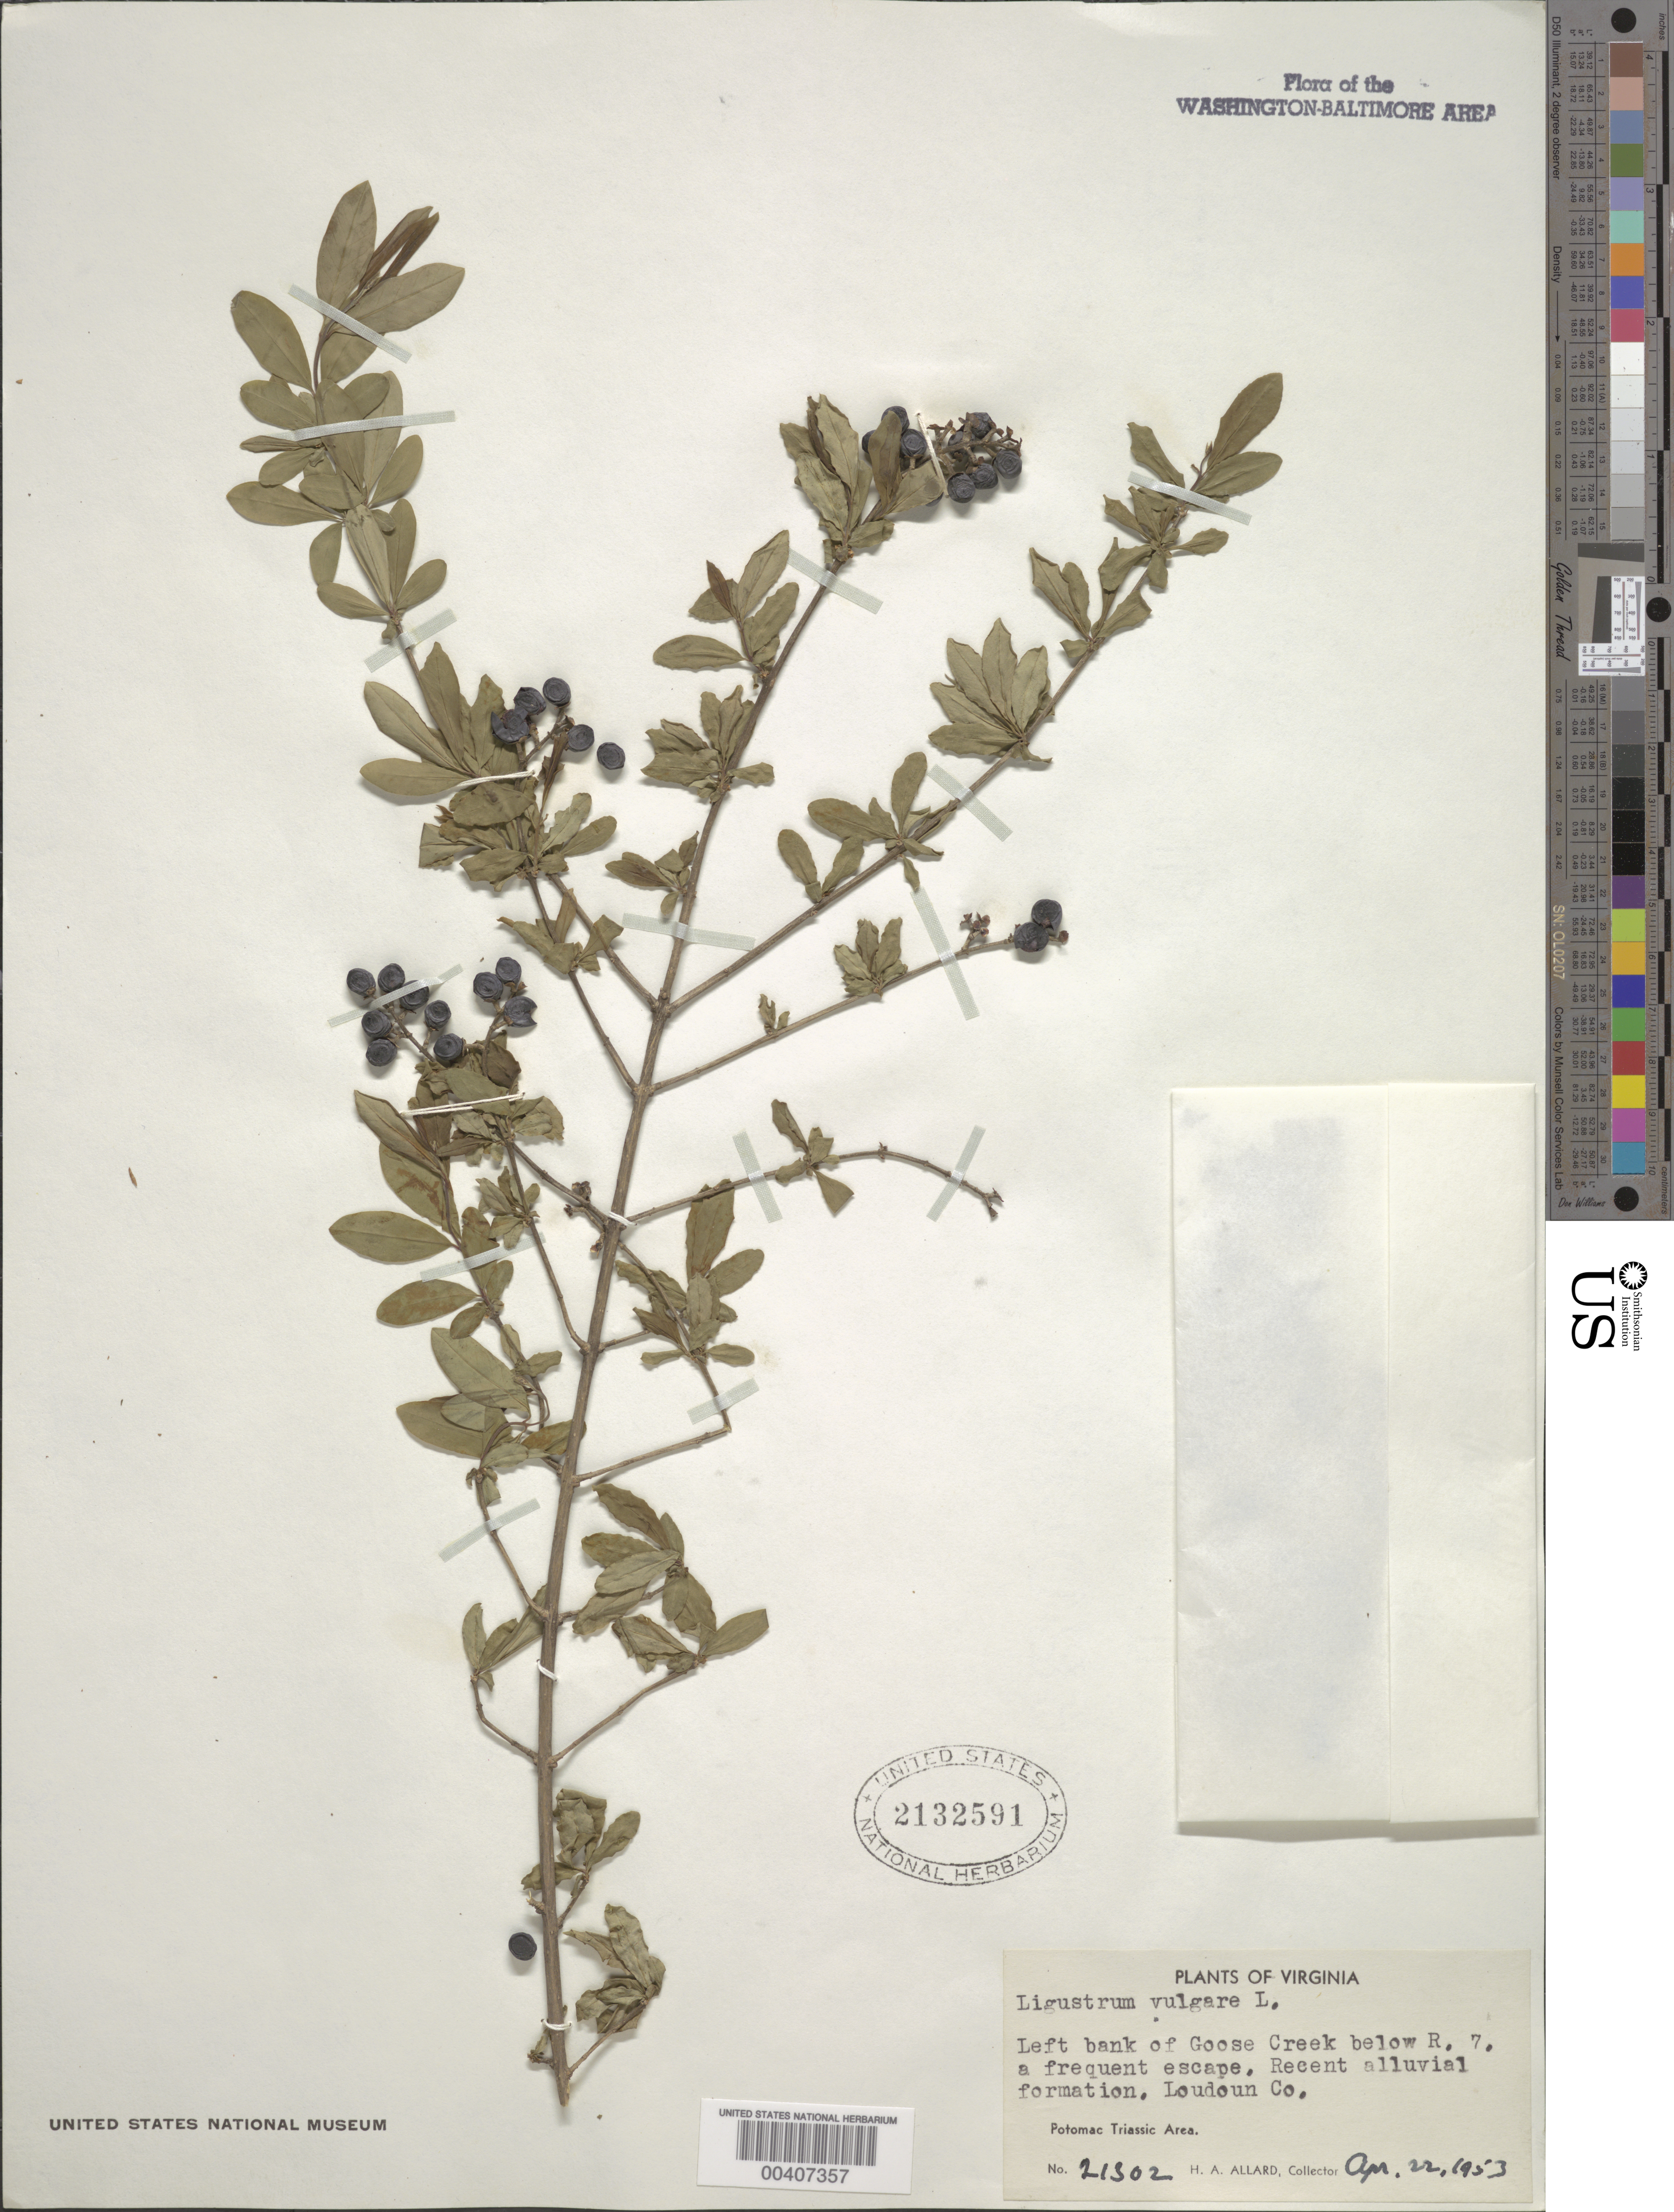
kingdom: Plantae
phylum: Tracheophyta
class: Magnoliopsida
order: Lamiales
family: Oleaceae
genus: Ligustrum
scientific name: Ligustrum vulgare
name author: L.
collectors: H. A. Allard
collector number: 21302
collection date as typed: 22 Apr 1953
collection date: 1953-04-22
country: United States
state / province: Virginia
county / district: Loudoun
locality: Goose Creek near Route 7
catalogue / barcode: US 2132591